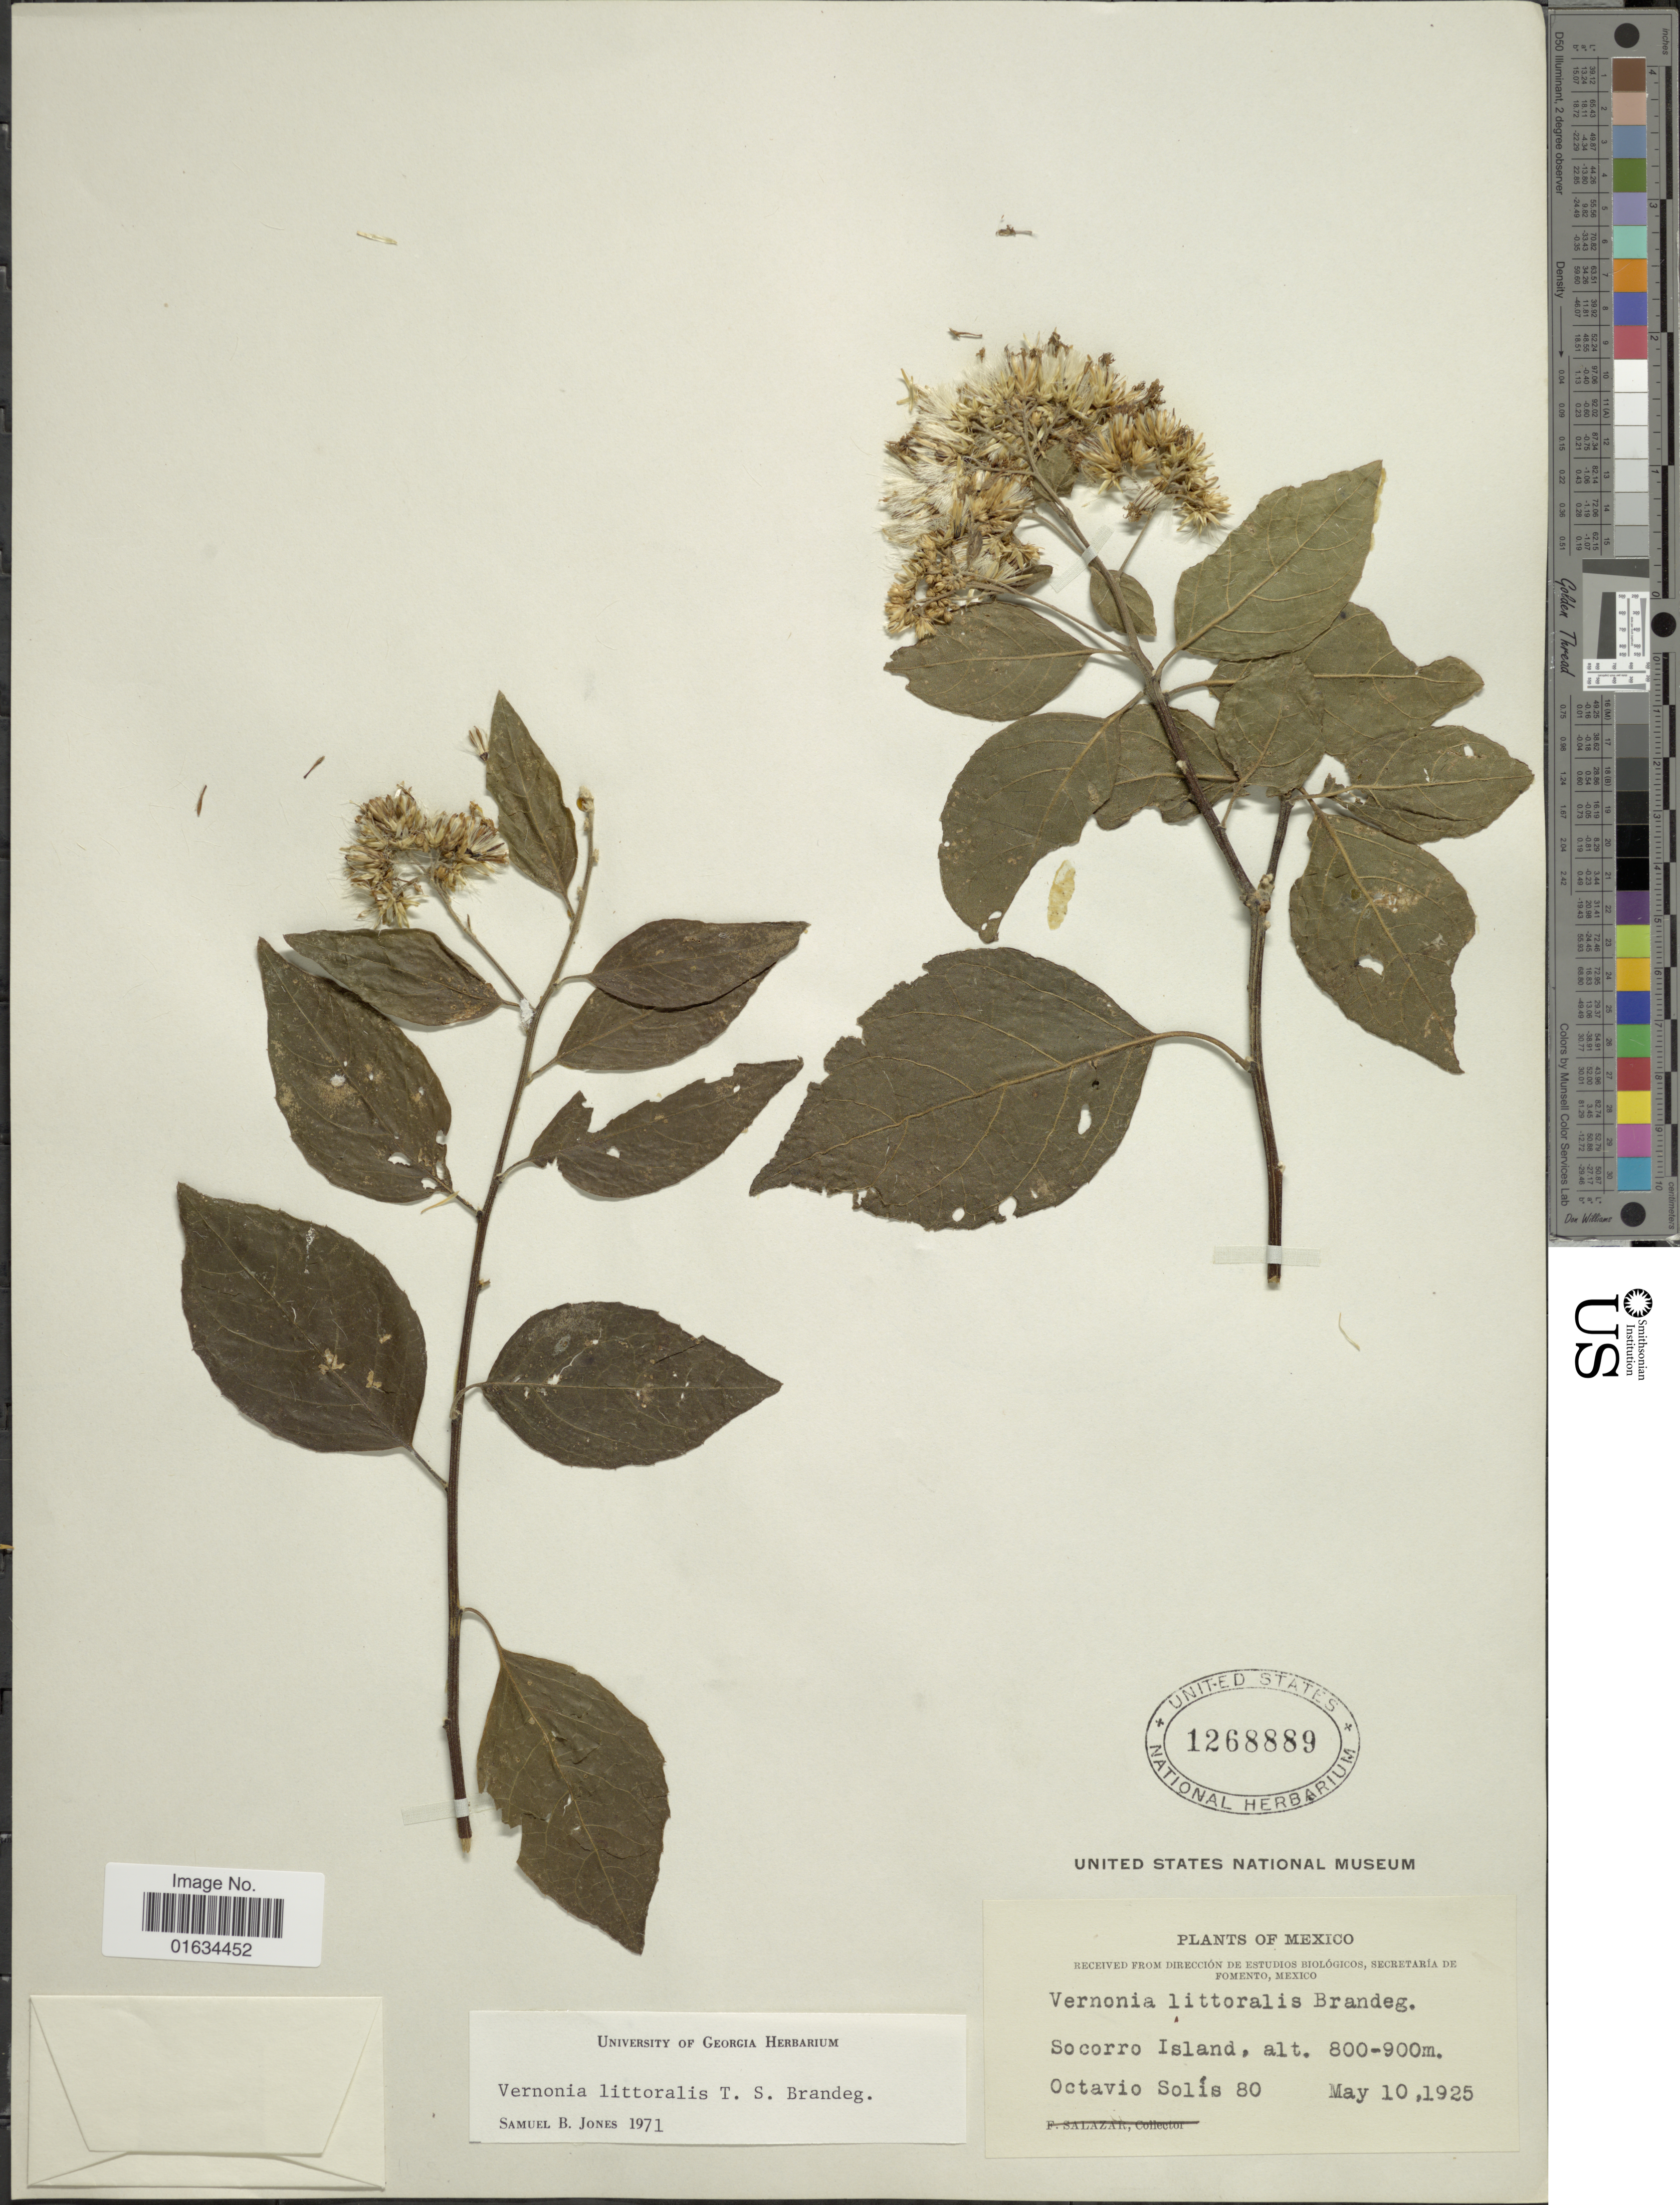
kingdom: Plantae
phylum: Tracheophyta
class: Magnoliopsida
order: Asterales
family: Asteraceae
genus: Eremosis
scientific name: Eremosis littoralis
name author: Gleason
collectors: O. Solis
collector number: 80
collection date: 1925-05-10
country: Mexico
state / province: Colima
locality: Socorro Island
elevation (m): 800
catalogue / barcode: US 1268889